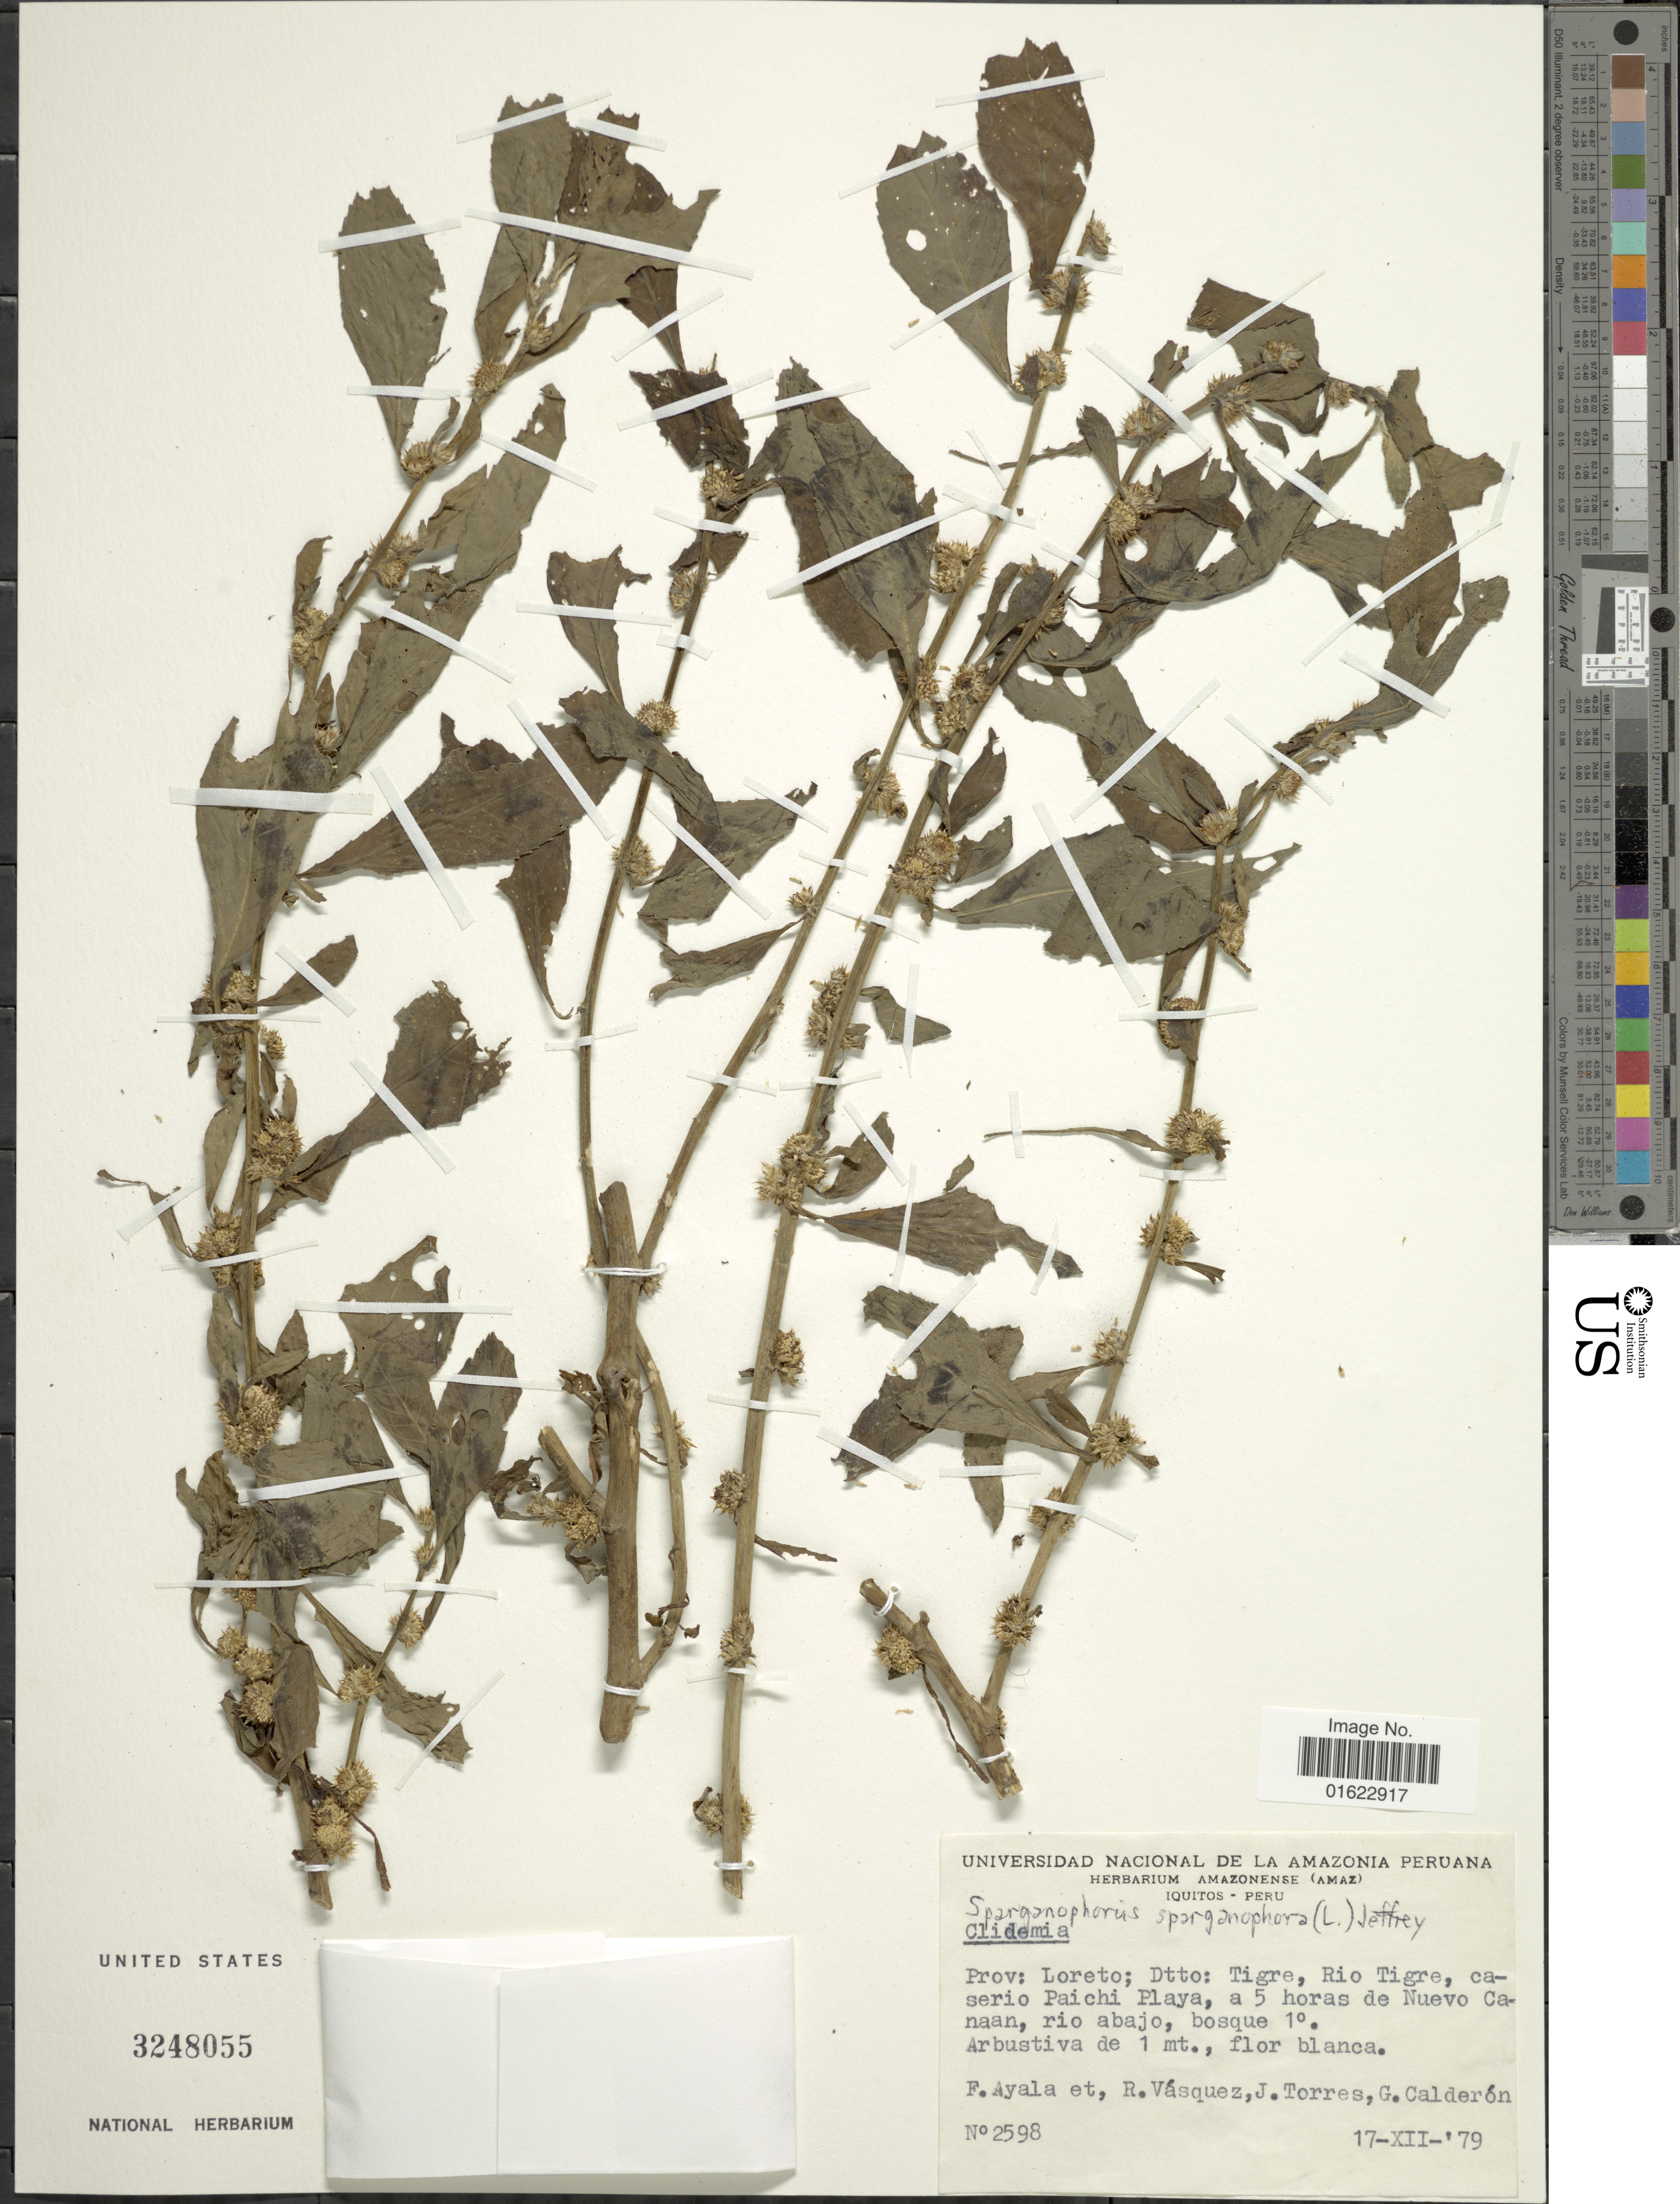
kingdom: Plantae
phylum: Tracheophyta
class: Magnoliopsida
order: Asterales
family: Asteraceae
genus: Struchium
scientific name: Struchium sparganophorum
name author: (L.) Kuntze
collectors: F. Ayala, R. Vásquez, J. Torres & G. Calderón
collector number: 2598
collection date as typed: Transcribed d/m/y: 17/12/79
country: Peru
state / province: Loreto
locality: Prov. Loreto; Dtto: Tigre, Rio Tigre, caserio Paichi Playa, a horas de NUevo Canaan, rio abajo.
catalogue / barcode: US 3248055